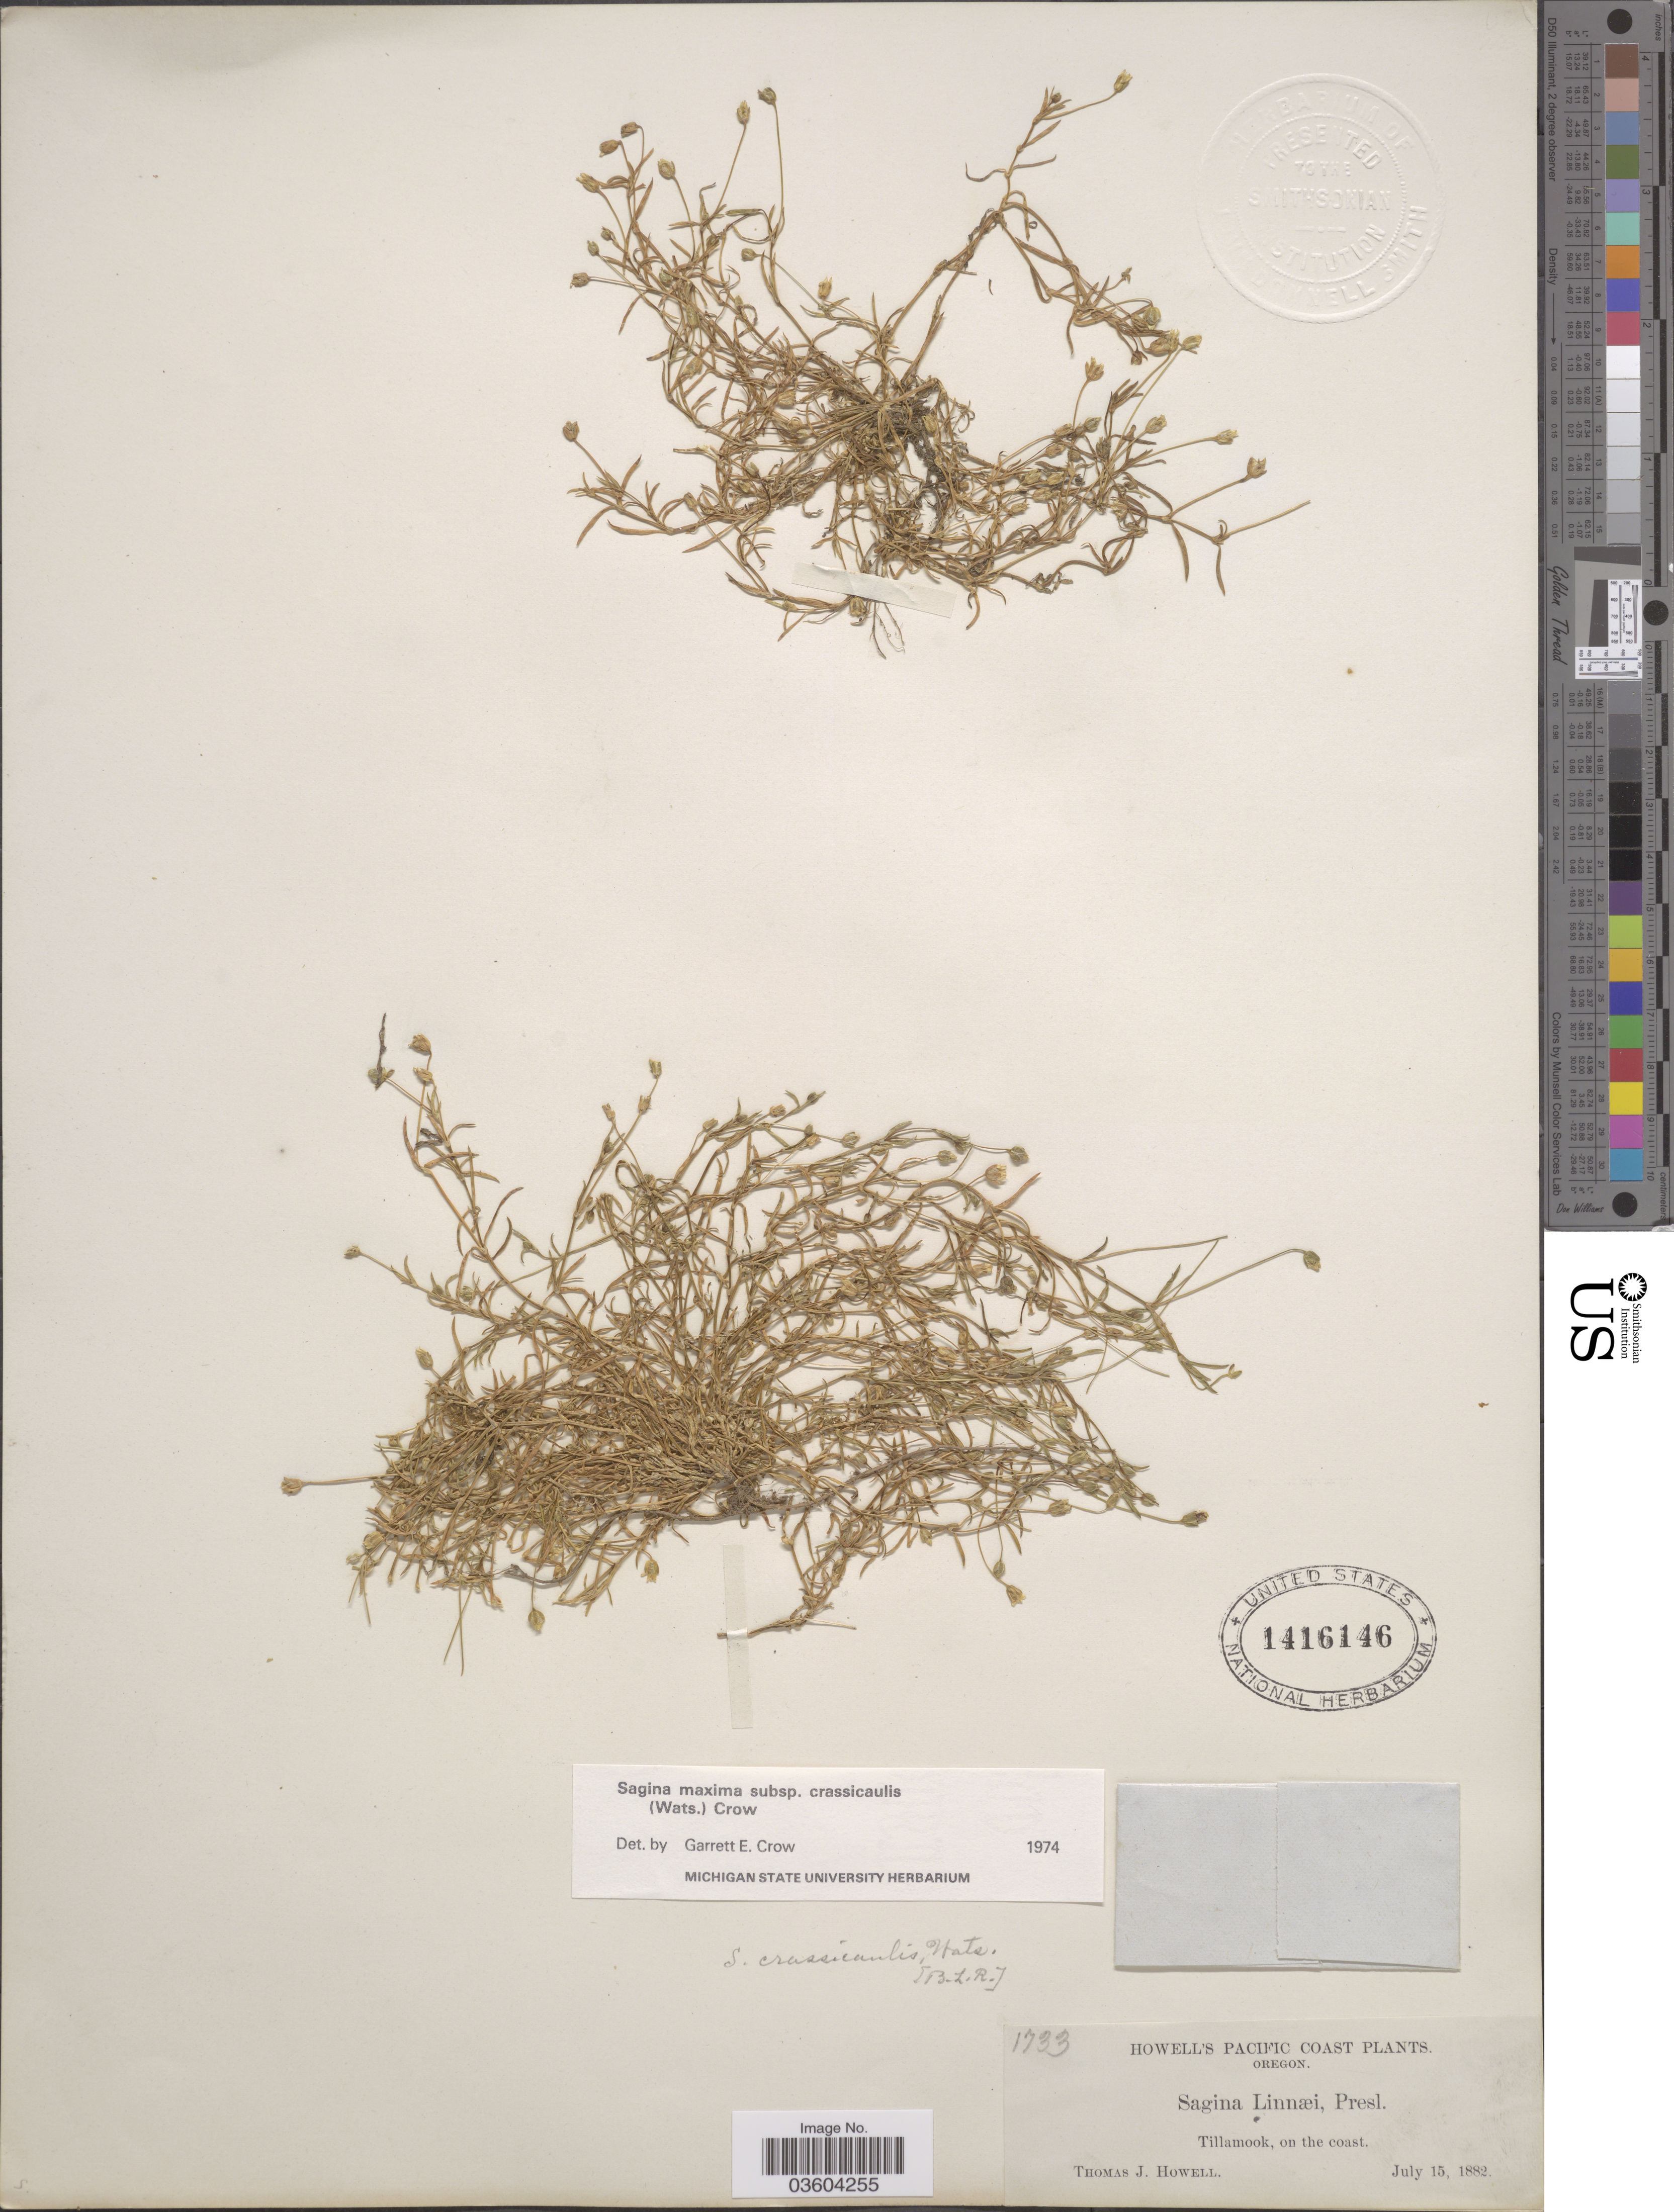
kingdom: Plantae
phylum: Tracheophyta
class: Magnoliopsida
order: Caryophyllales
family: Caryophyllaceae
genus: Sagina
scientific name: Sagina maxima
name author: A. Gray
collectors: T. J. Howell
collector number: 1733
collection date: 1882-07-15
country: United States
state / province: Oregon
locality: Pacific Coast. Tillamook, on the coast.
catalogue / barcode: US 1416146